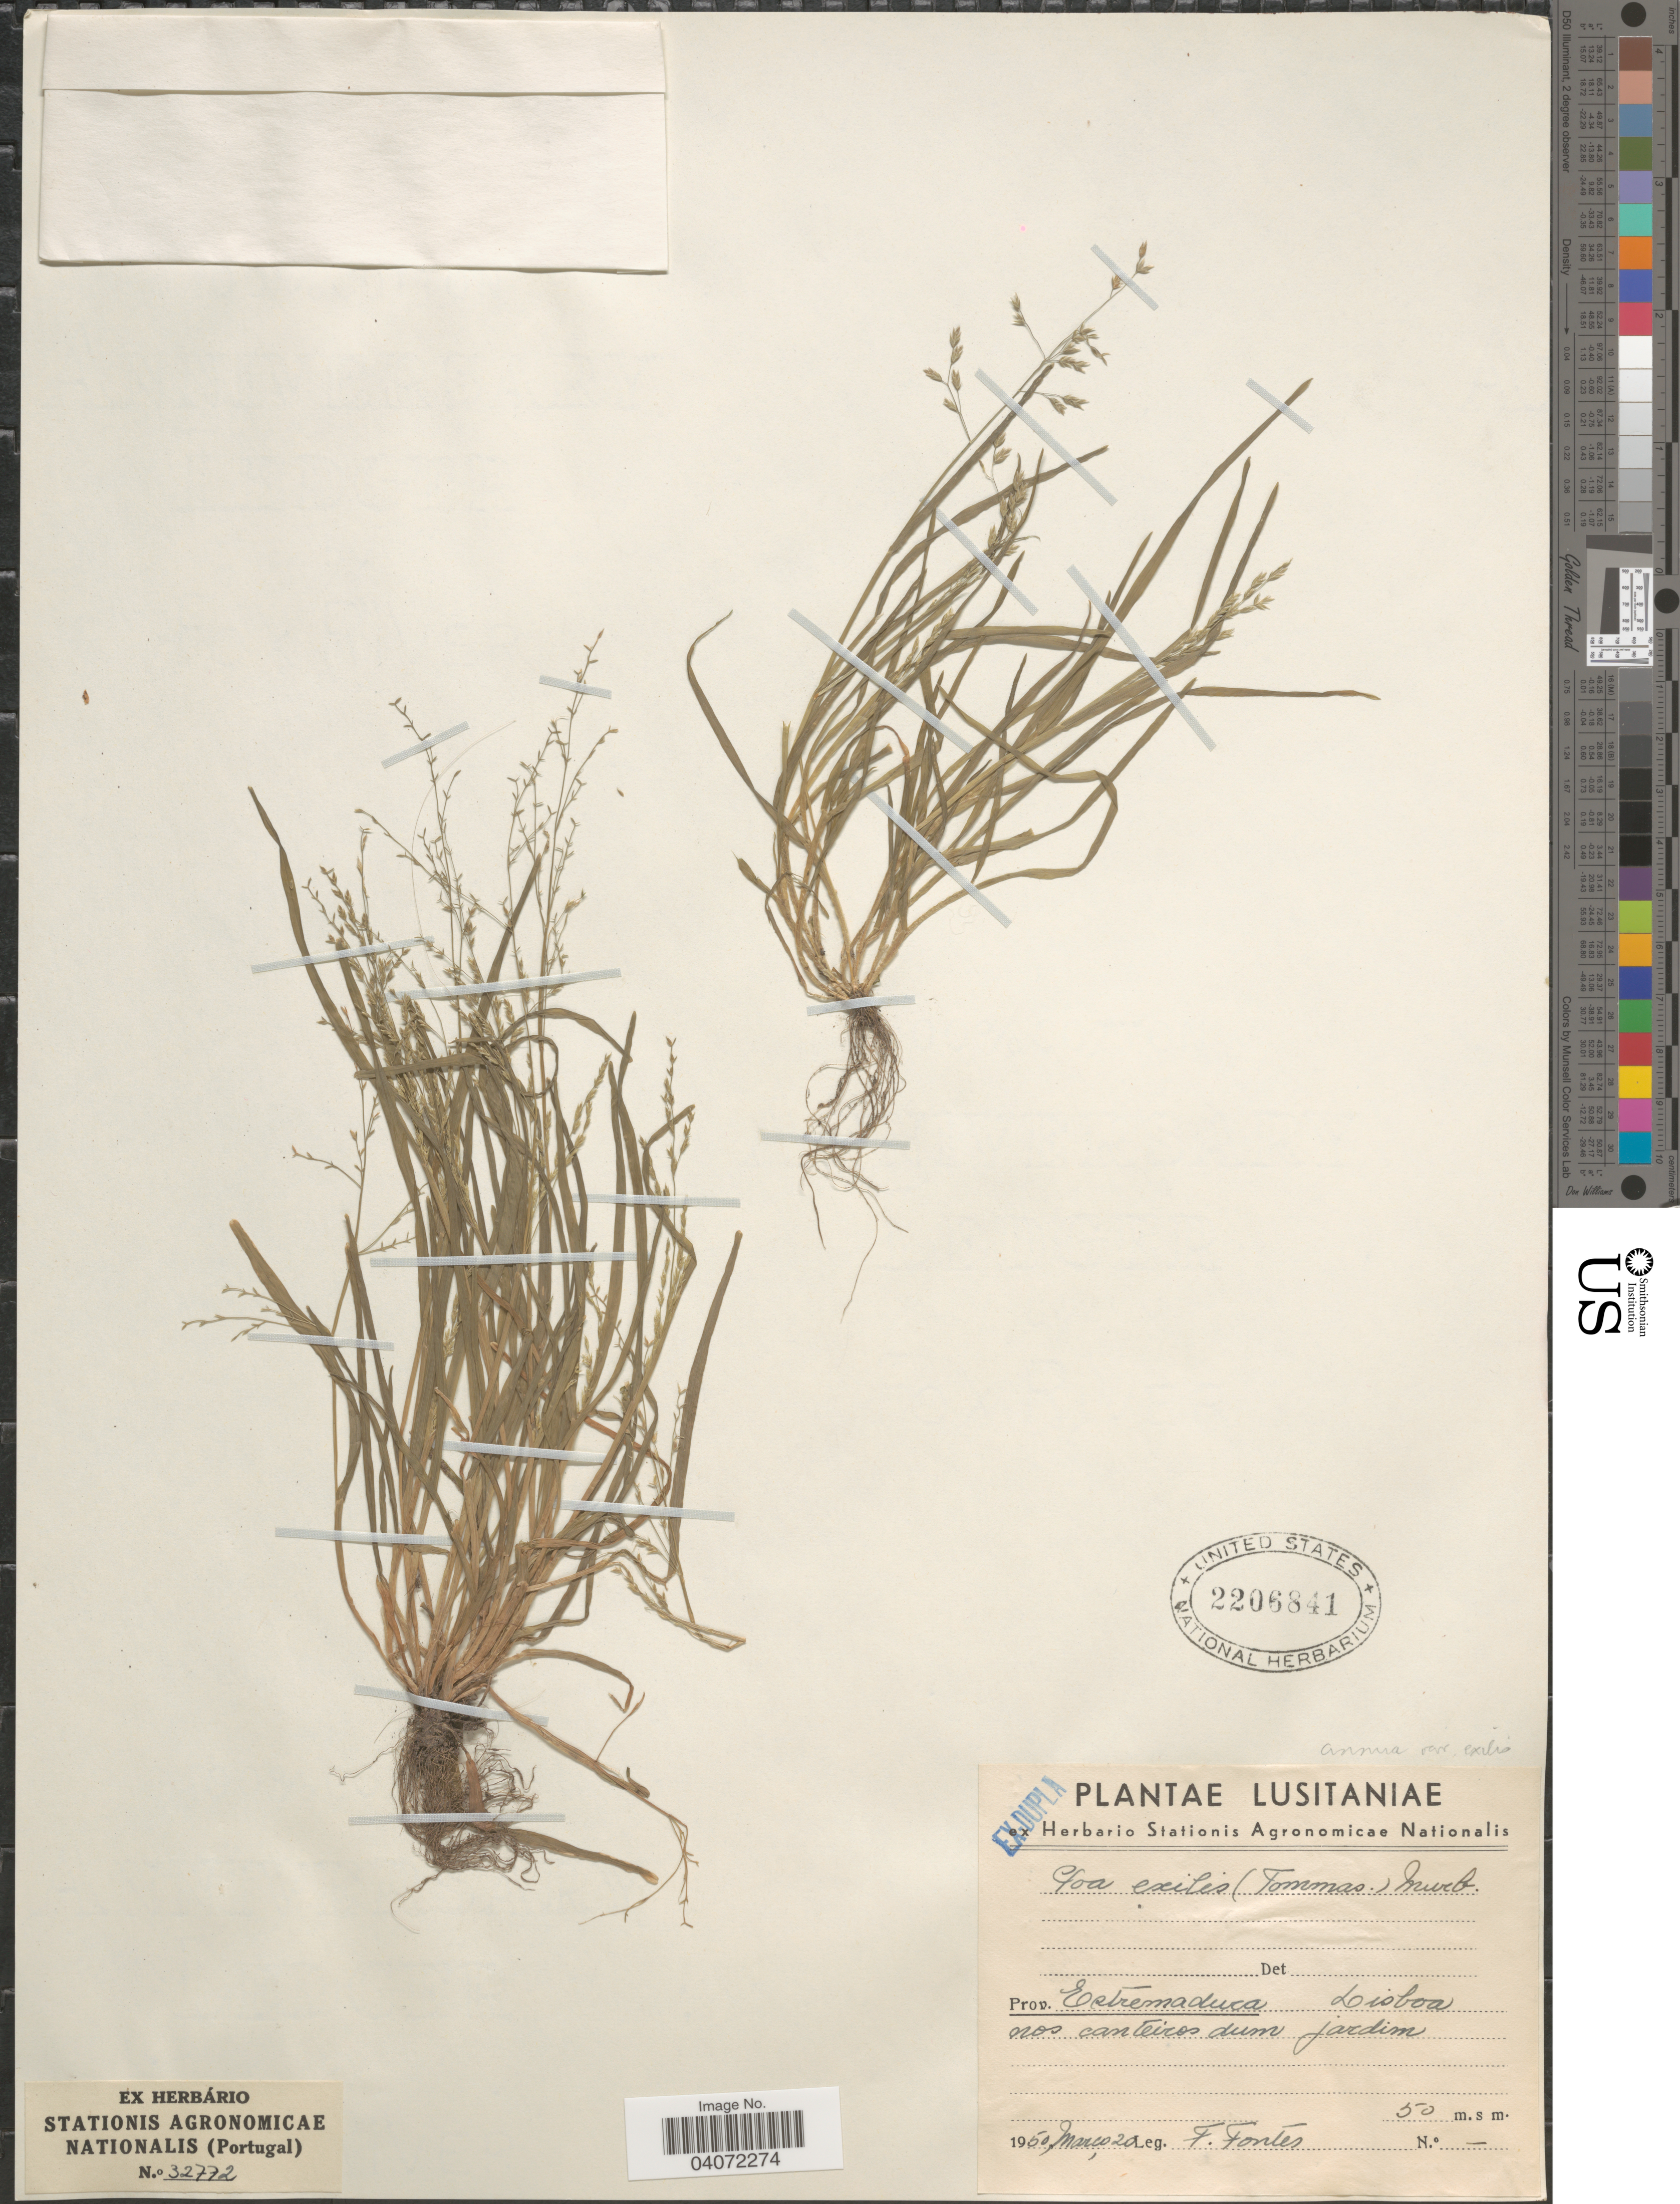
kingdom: Plantae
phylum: Tracheophyta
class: Liliopsida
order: Poales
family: Poaceae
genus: Poa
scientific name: Poa infirma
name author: Kunth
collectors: Fontes, F.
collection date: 1950-03-20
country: Portugal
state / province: Lisboa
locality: Prov. Estremadura. Nos canteiros jardin.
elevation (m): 50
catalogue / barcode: US 2206841